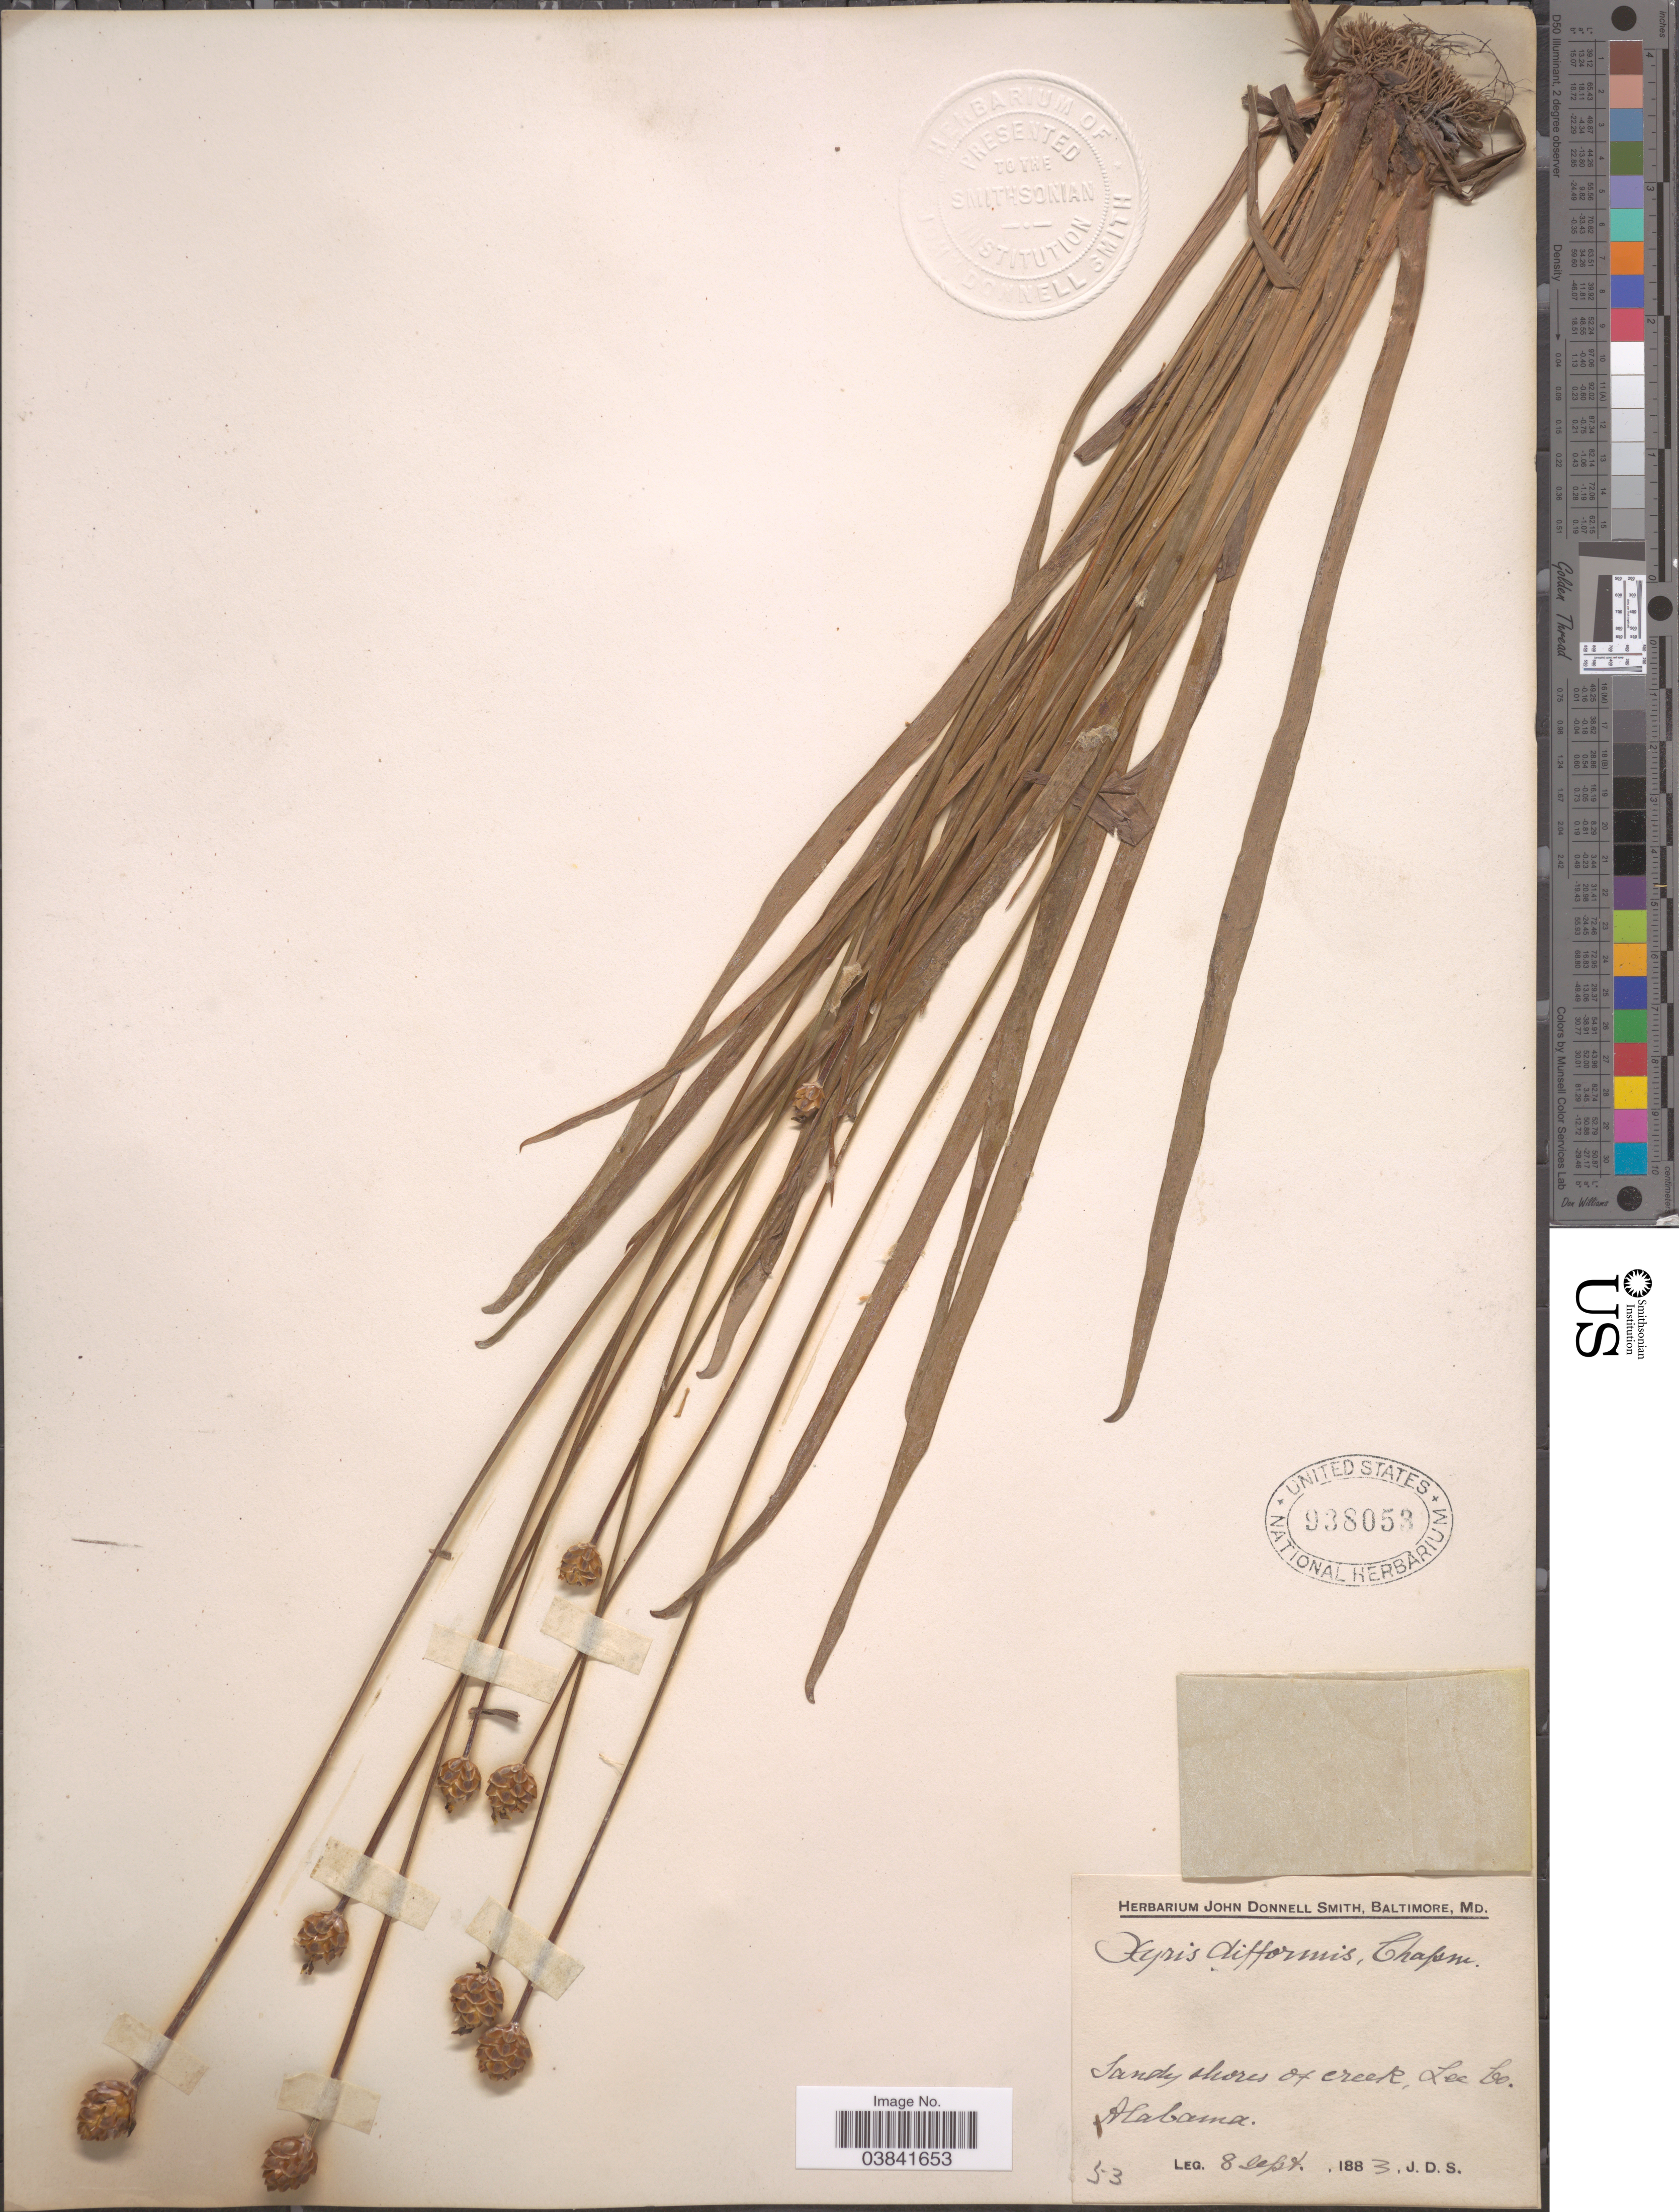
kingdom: Plantae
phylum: Tracheophyta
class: Liliopsida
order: Poales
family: Xyridaceae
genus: Xyris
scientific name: Xyris jupicai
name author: Rich.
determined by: Strong, Mark T., (BOT), Smithsonian Institution - National Museum of Natural History (UNITED STATES)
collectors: J. Donnell Smith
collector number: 53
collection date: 1883-09-08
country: United States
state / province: Alabama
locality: Sandy shores of creek, Lee Co.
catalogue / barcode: US 938053